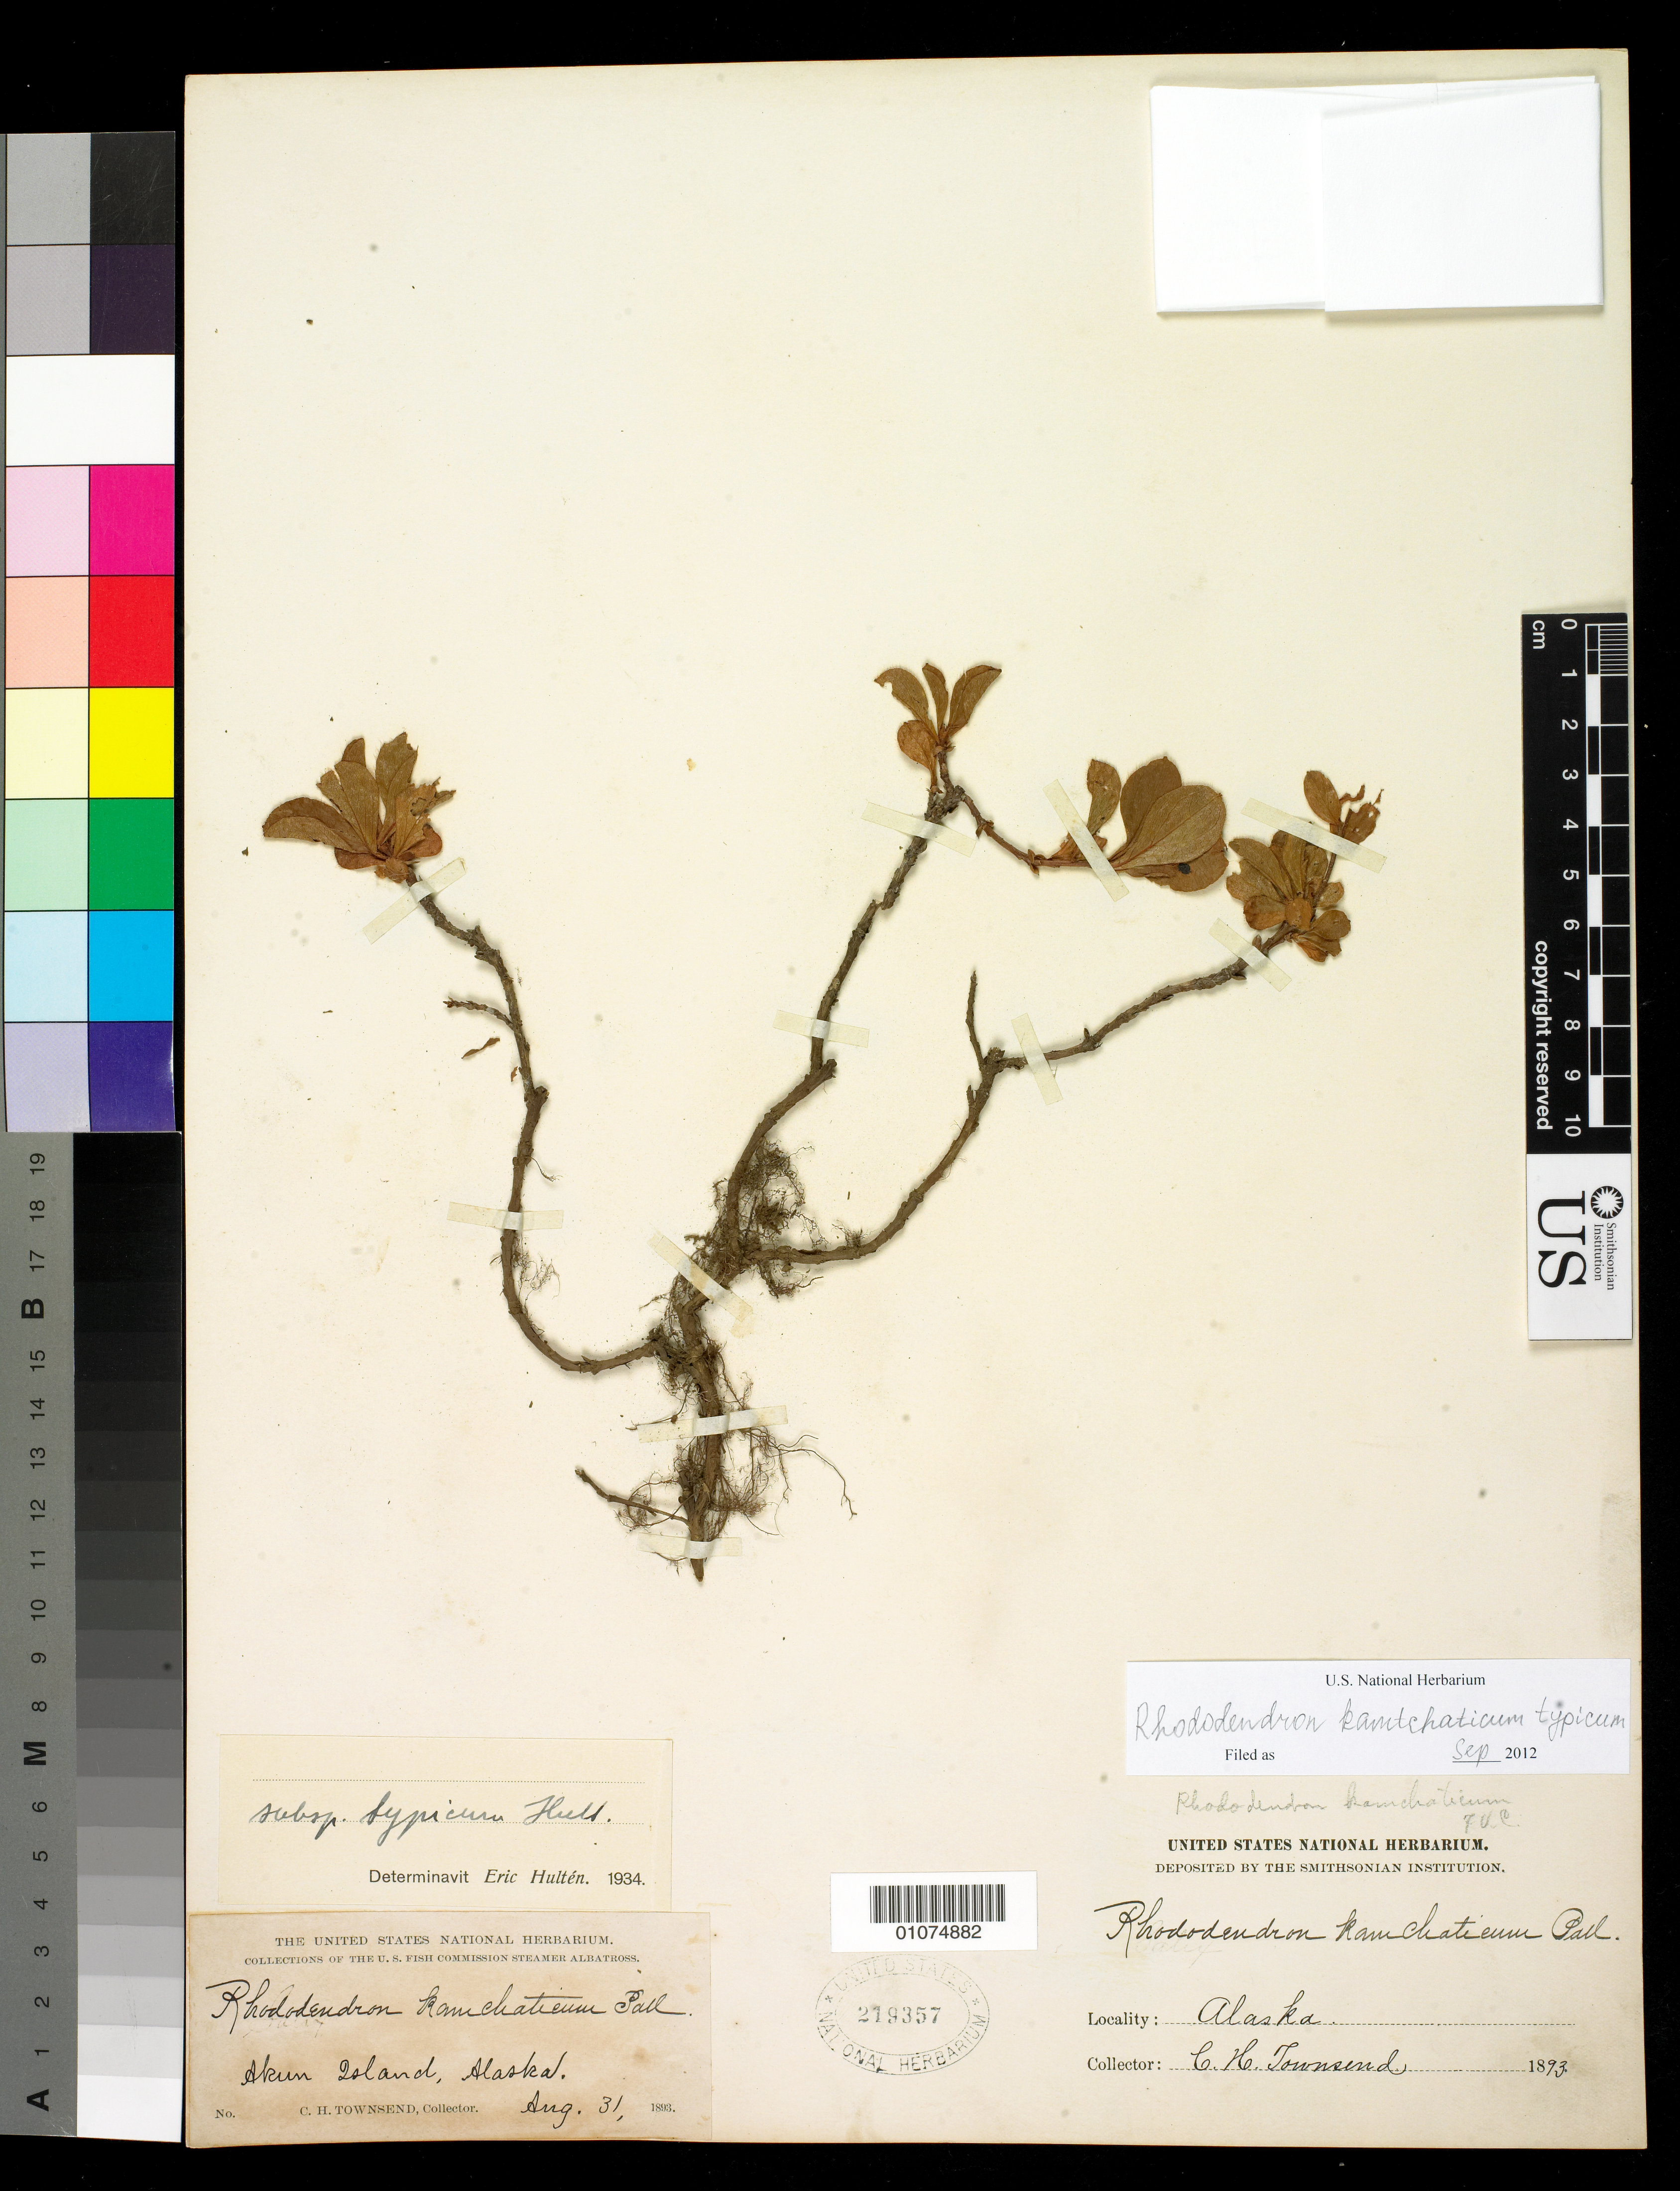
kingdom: Plantae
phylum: Tracheophyta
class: Magnoliopsida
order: Ericales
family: Ericaceae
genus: Rhododendron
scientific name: Rhododendron kamtschaticum subsp. typicum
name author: Pall.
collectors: C. H. Townsend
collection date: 1893-08-31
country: United States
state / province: Alaska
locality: Akun Island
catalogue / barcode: US 219357